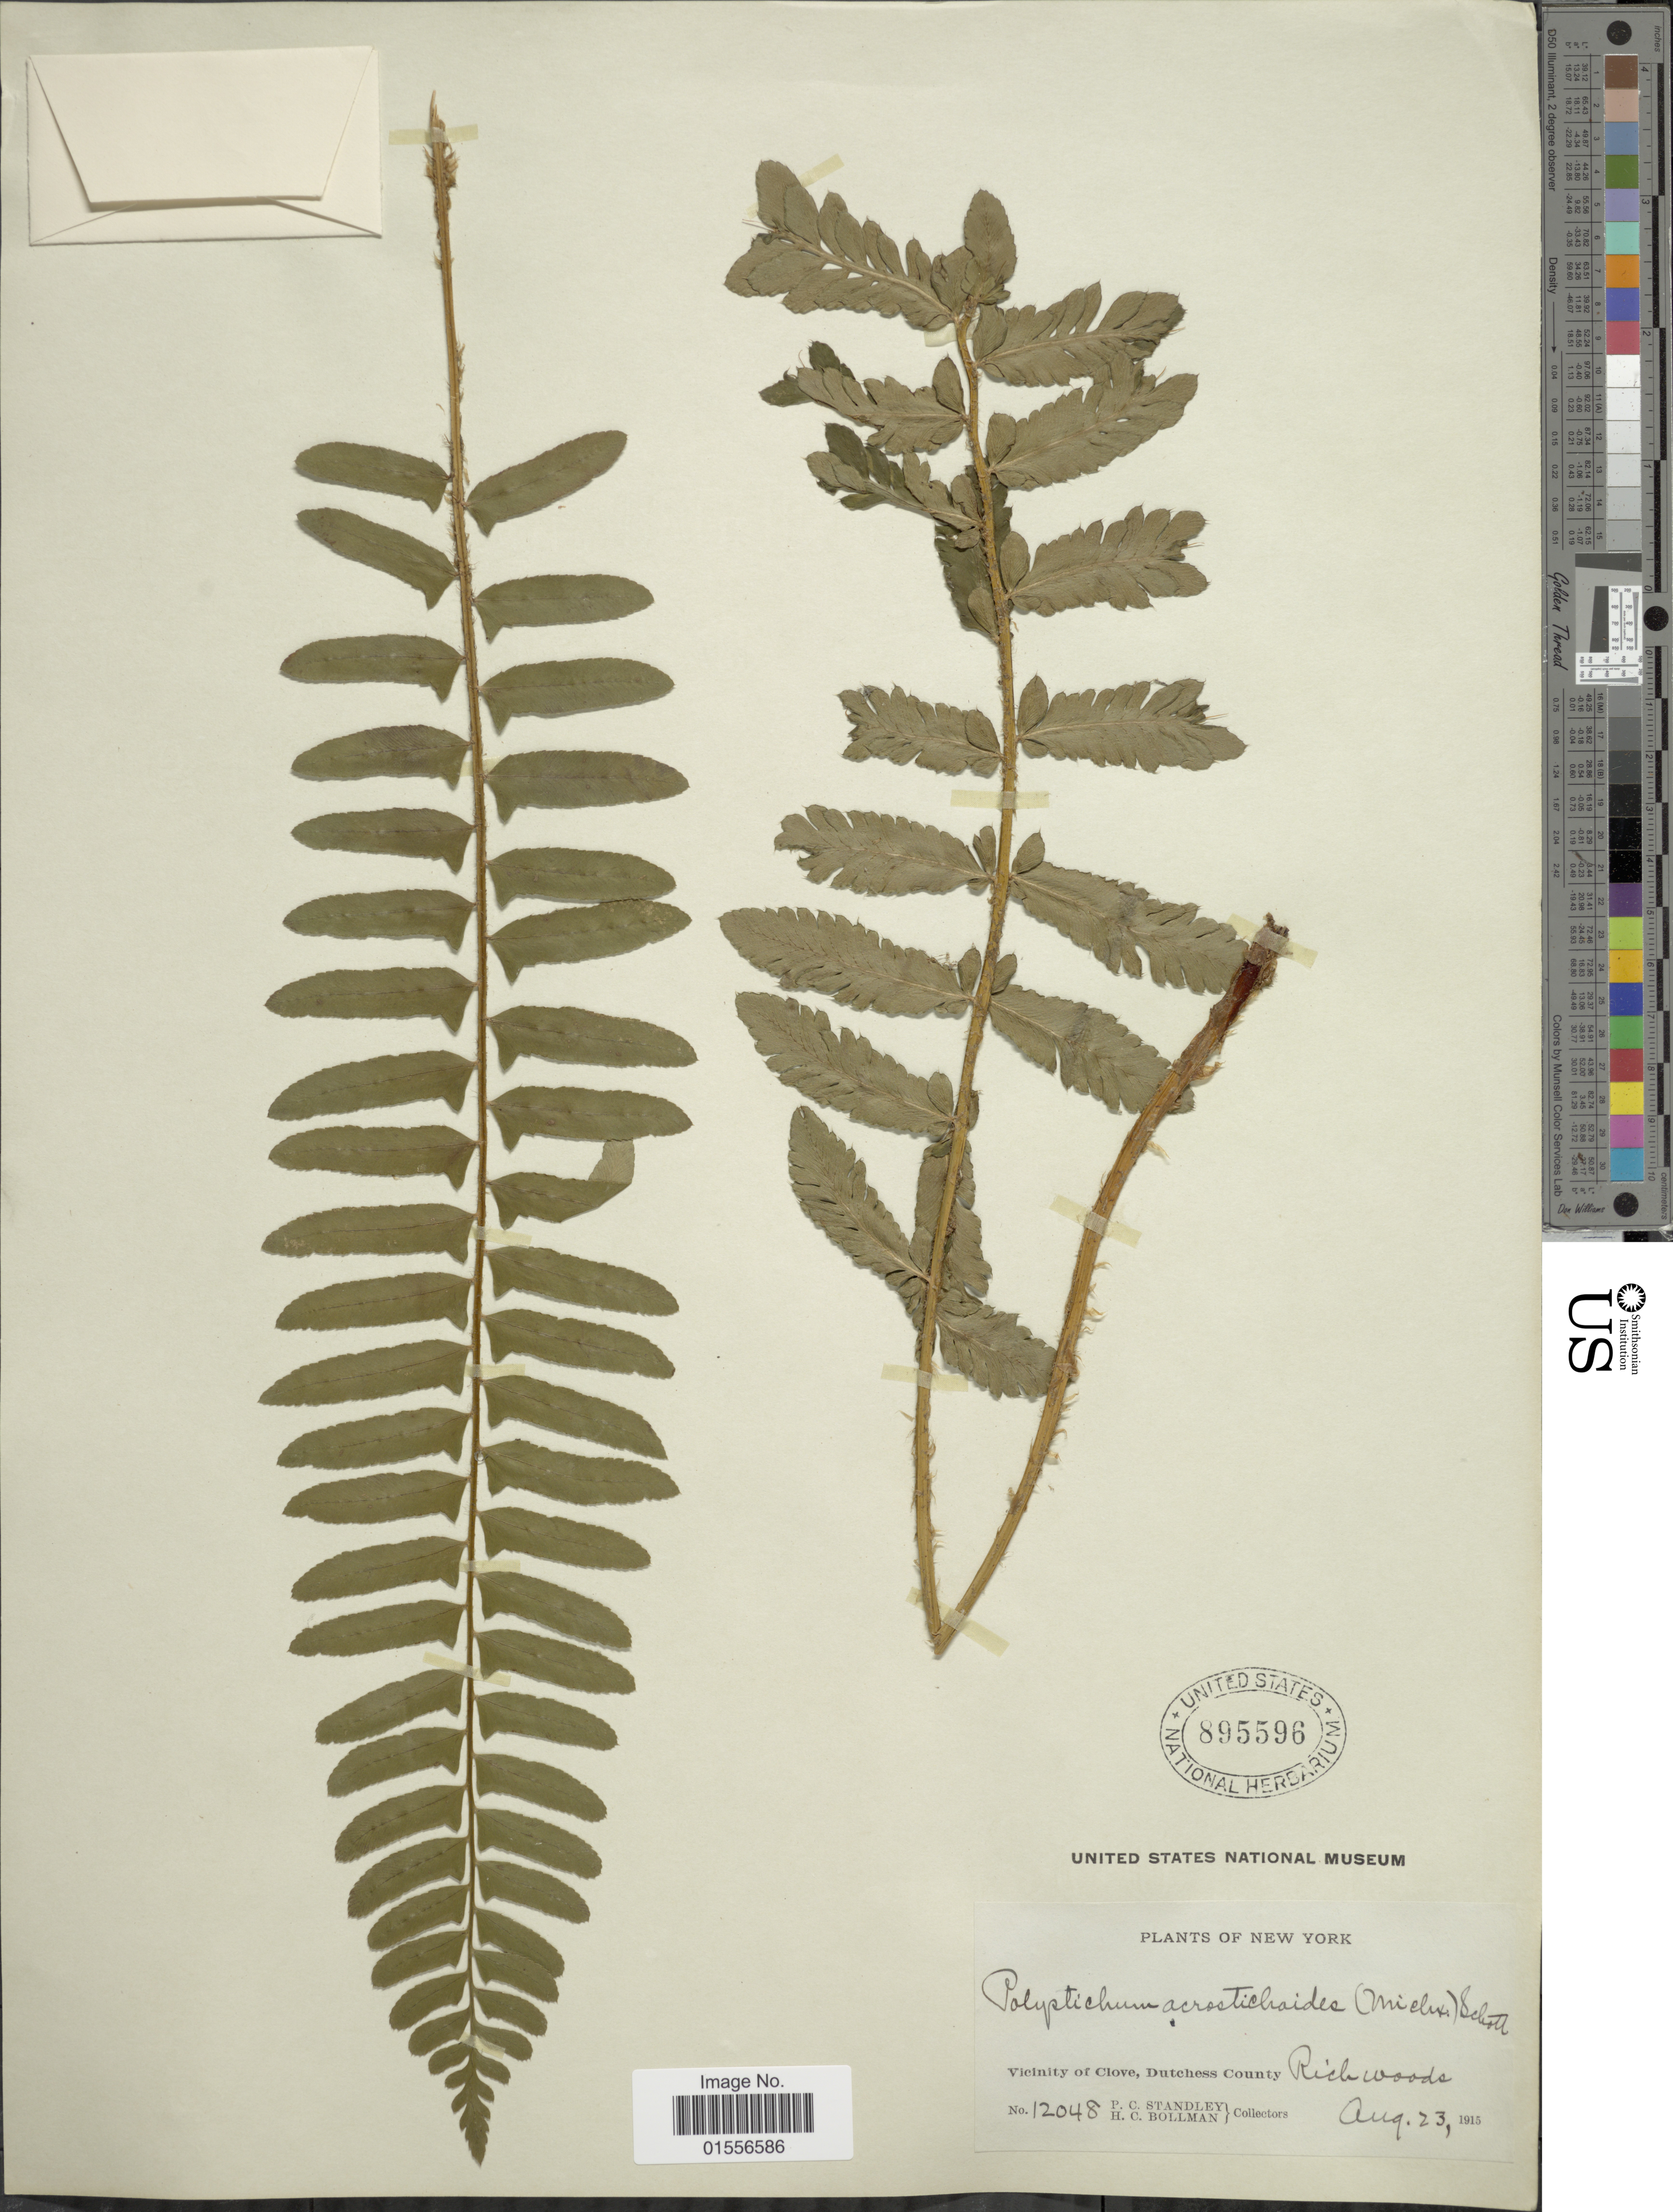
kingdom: Plantae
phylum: Tracheophyta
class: Polypodiopsida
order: Polypodiales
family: Dryopteridaceae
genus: Polystichum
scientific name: Polystichum acrostichoides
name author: (Michx.) Schott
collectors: P. C. Standley & H. C. Bollman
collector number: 12048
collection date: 1915-08-23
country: United States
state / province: New York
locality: Vicinity of Clove, Dutchess County.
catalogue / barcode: US 895596